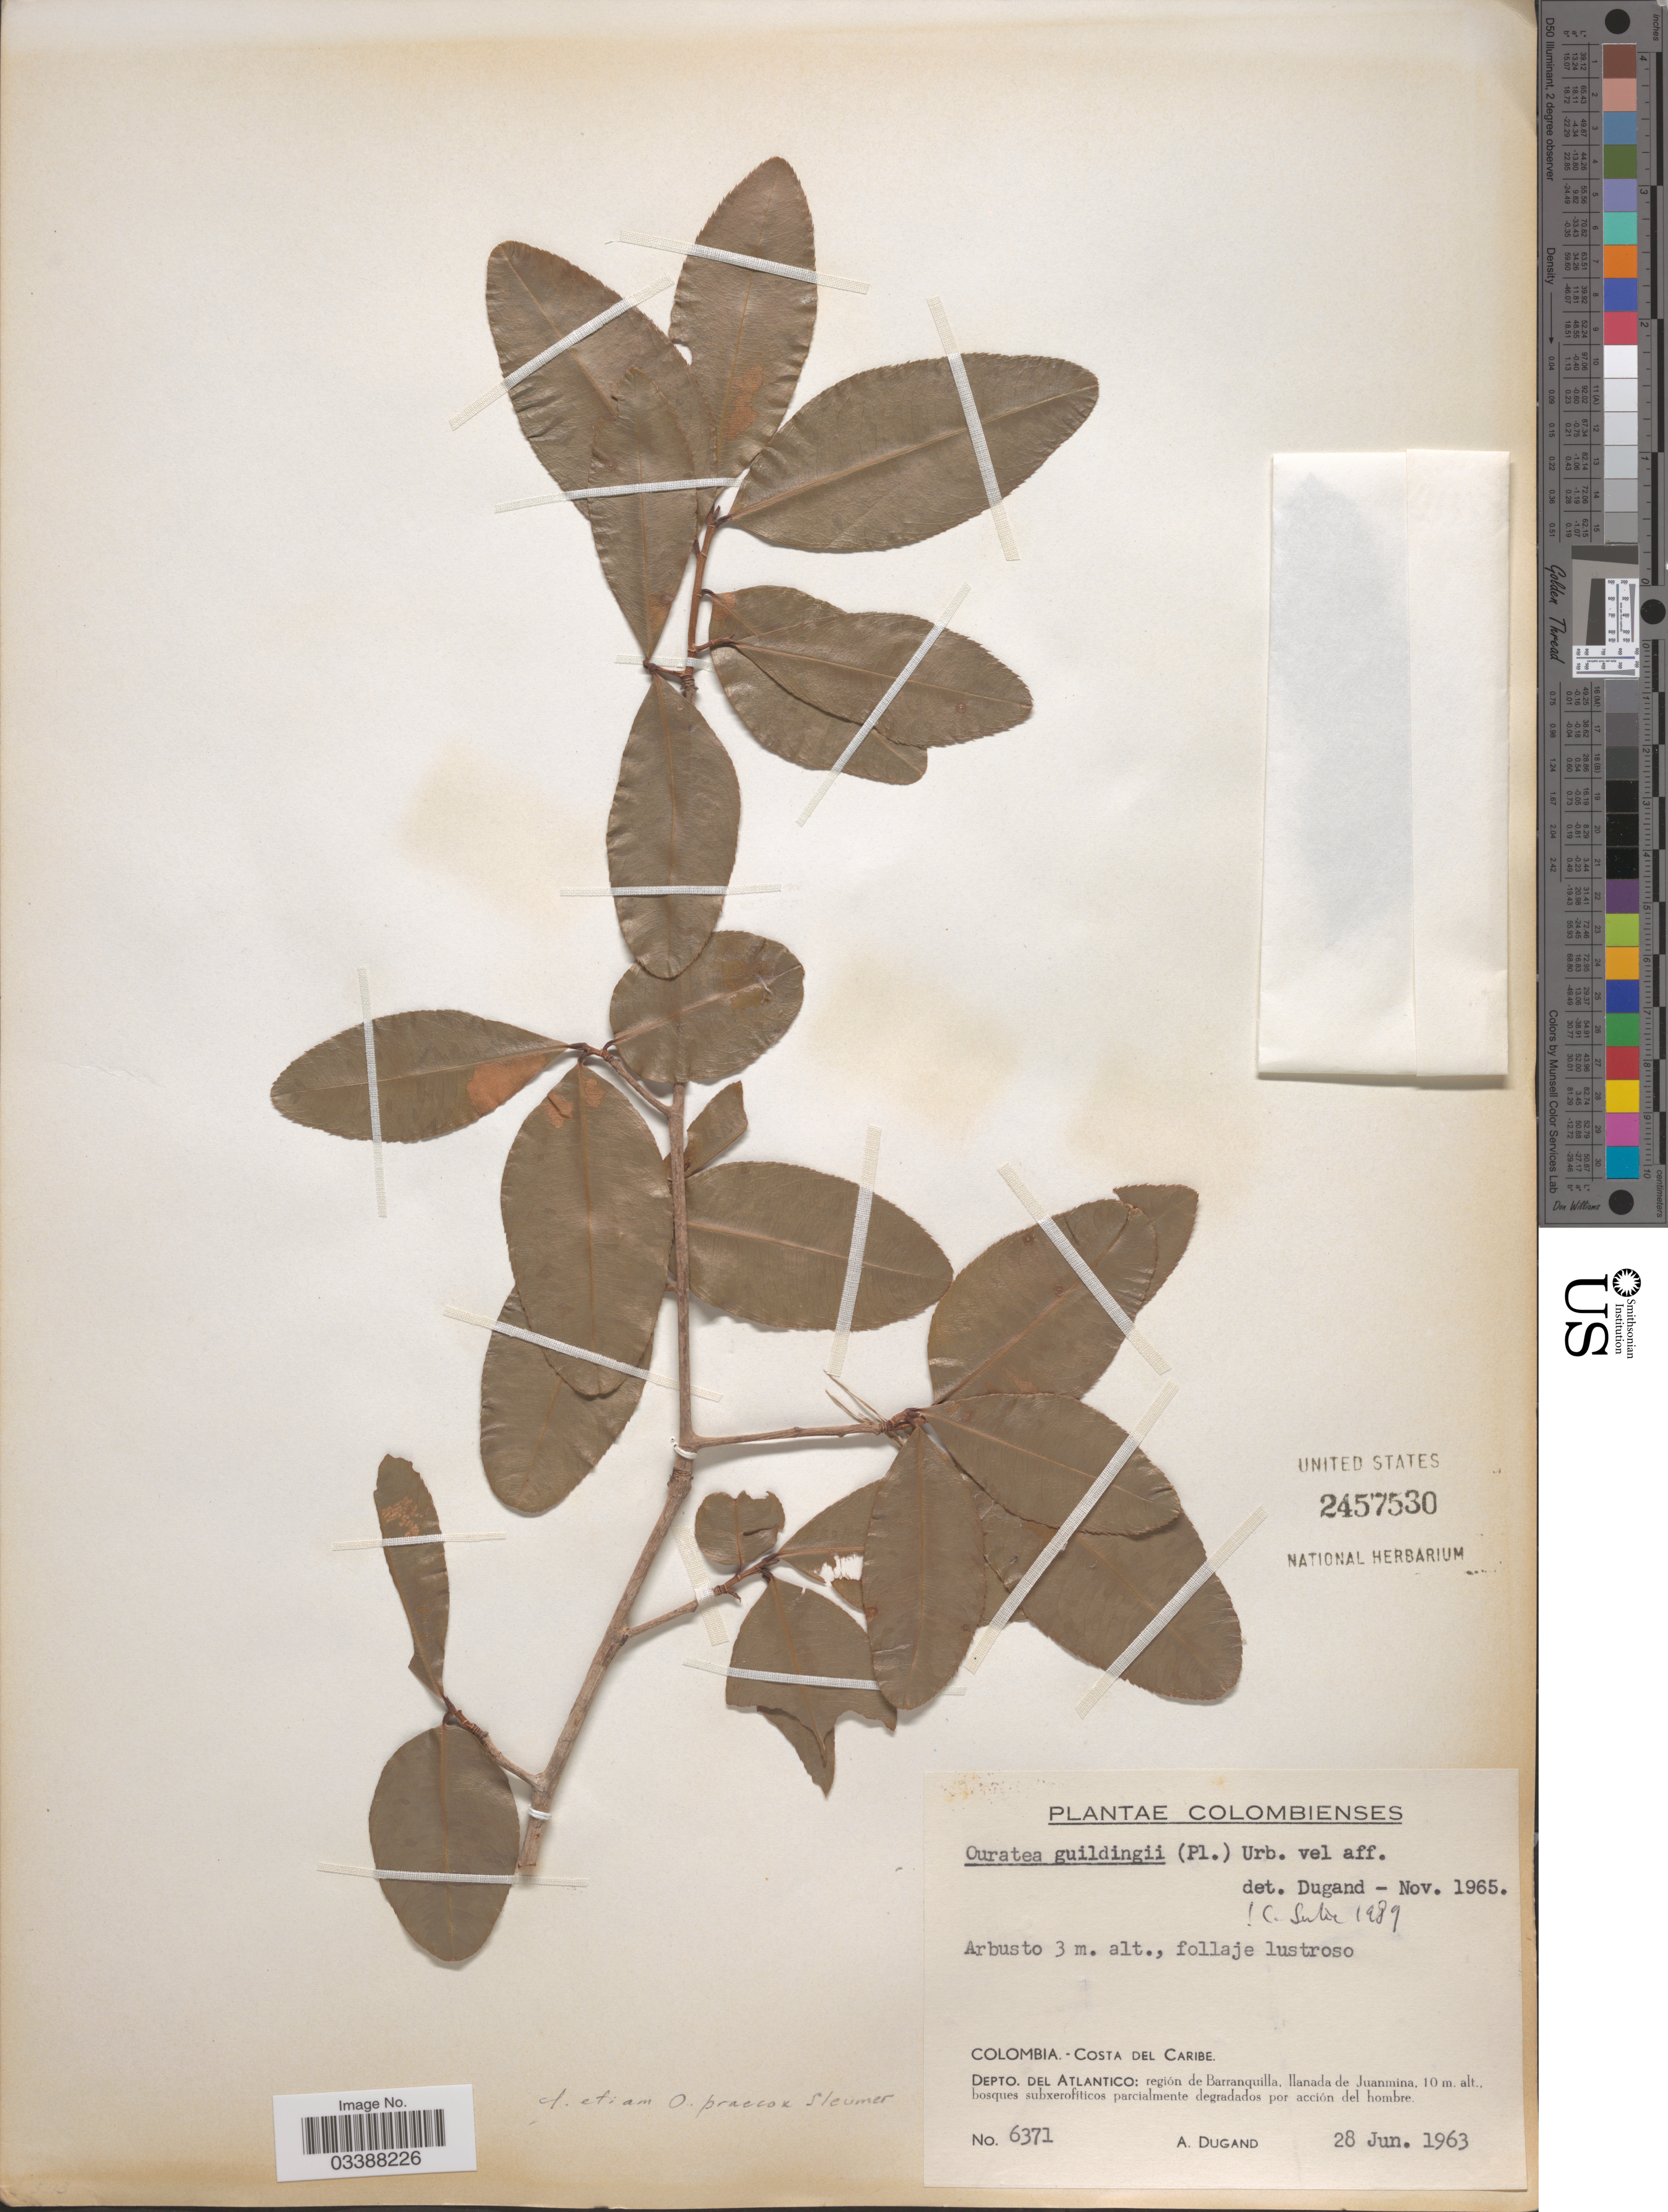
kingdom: Plantae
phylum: Tracheophyta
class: Magnoliopsida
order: Malpighiales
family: Ochnaceae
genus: Ouratea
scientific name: Ouratea guildingii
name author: (Planch.) Urb.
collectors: A. Dugand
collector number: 6371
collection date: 1963-06-28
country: Colombia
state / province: Atlántico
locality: Costa del Caribe. Depto. del Atlantico: región de Barranquilla, llanada de Juanmina.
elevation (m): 10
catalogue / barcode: US 2457530